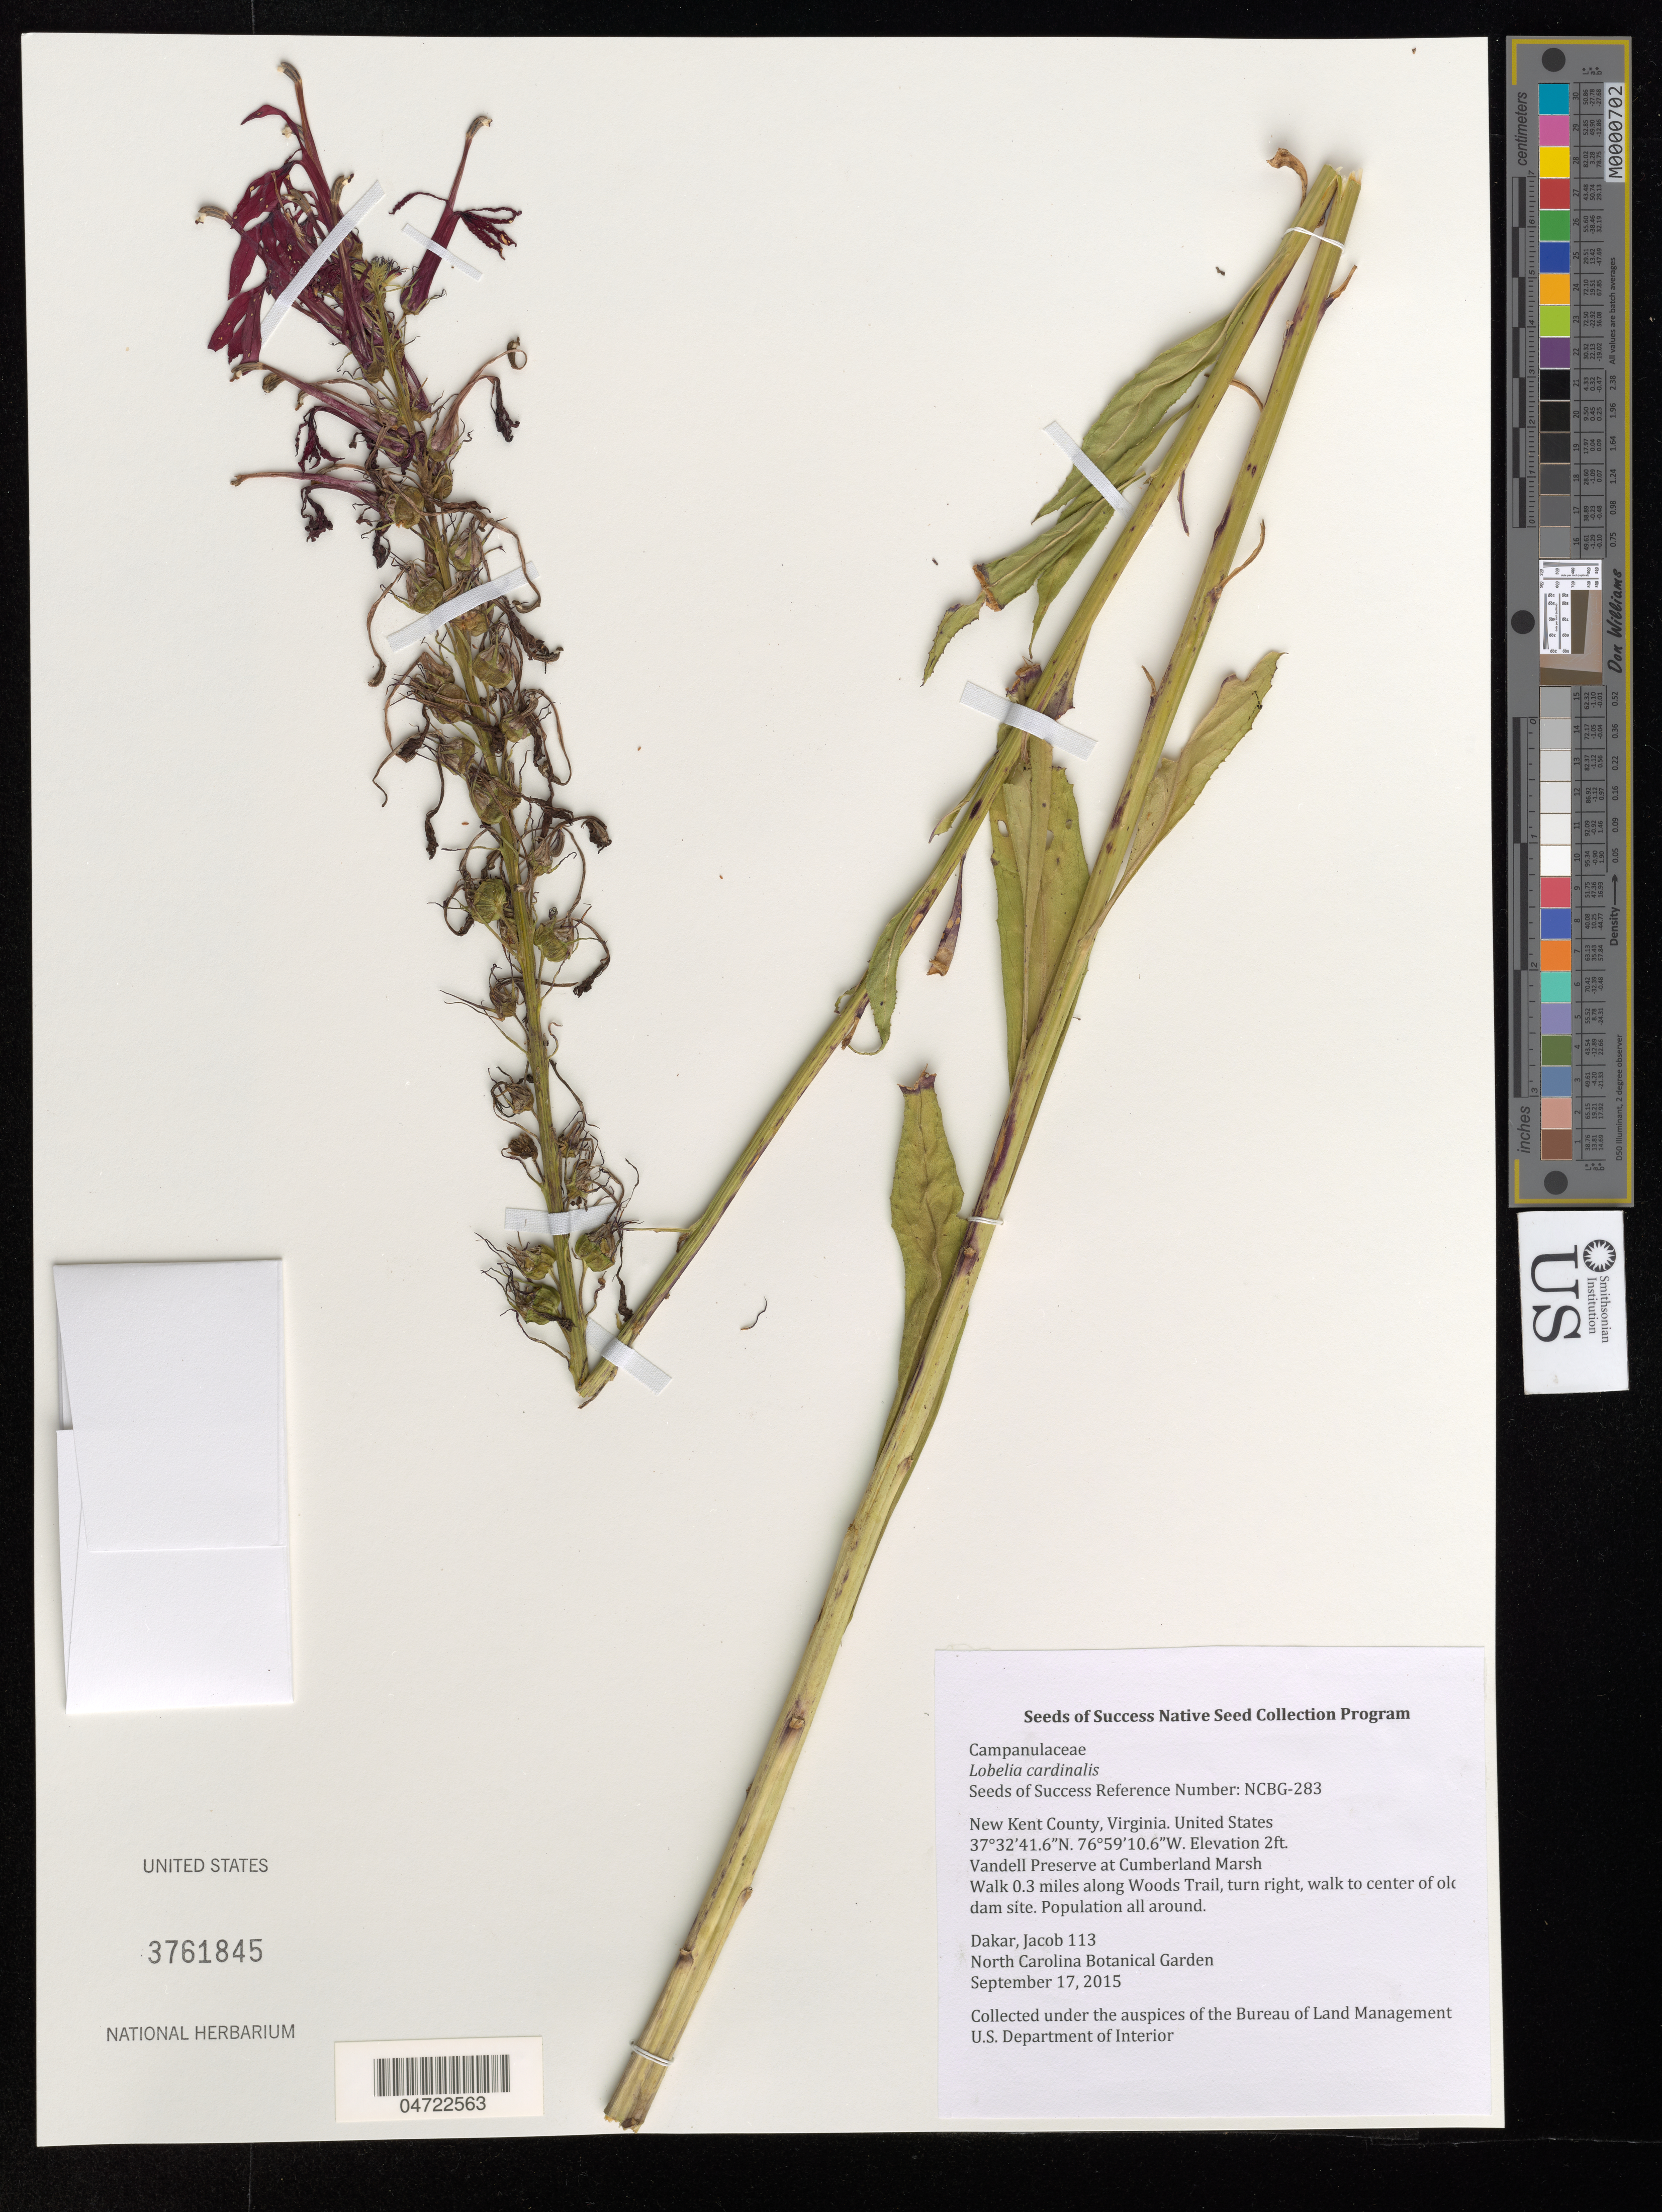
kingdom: Plantae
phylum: Tracheophyta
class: Magnoliopsida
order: Asterales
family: Campanulaceae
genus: Lobelia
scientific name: Lobelia cardinalis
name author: L.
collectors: J. Dakar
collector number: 113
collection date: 2015-09-17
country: United States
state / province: Virginia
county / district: New Kent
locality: New Kent County. Vandell Preserve at Cumberland Marsh. Walk 0.3 miles along Woods Trail, turn right, walk to center of old dam site.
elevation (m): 1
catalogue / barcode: US 3761845